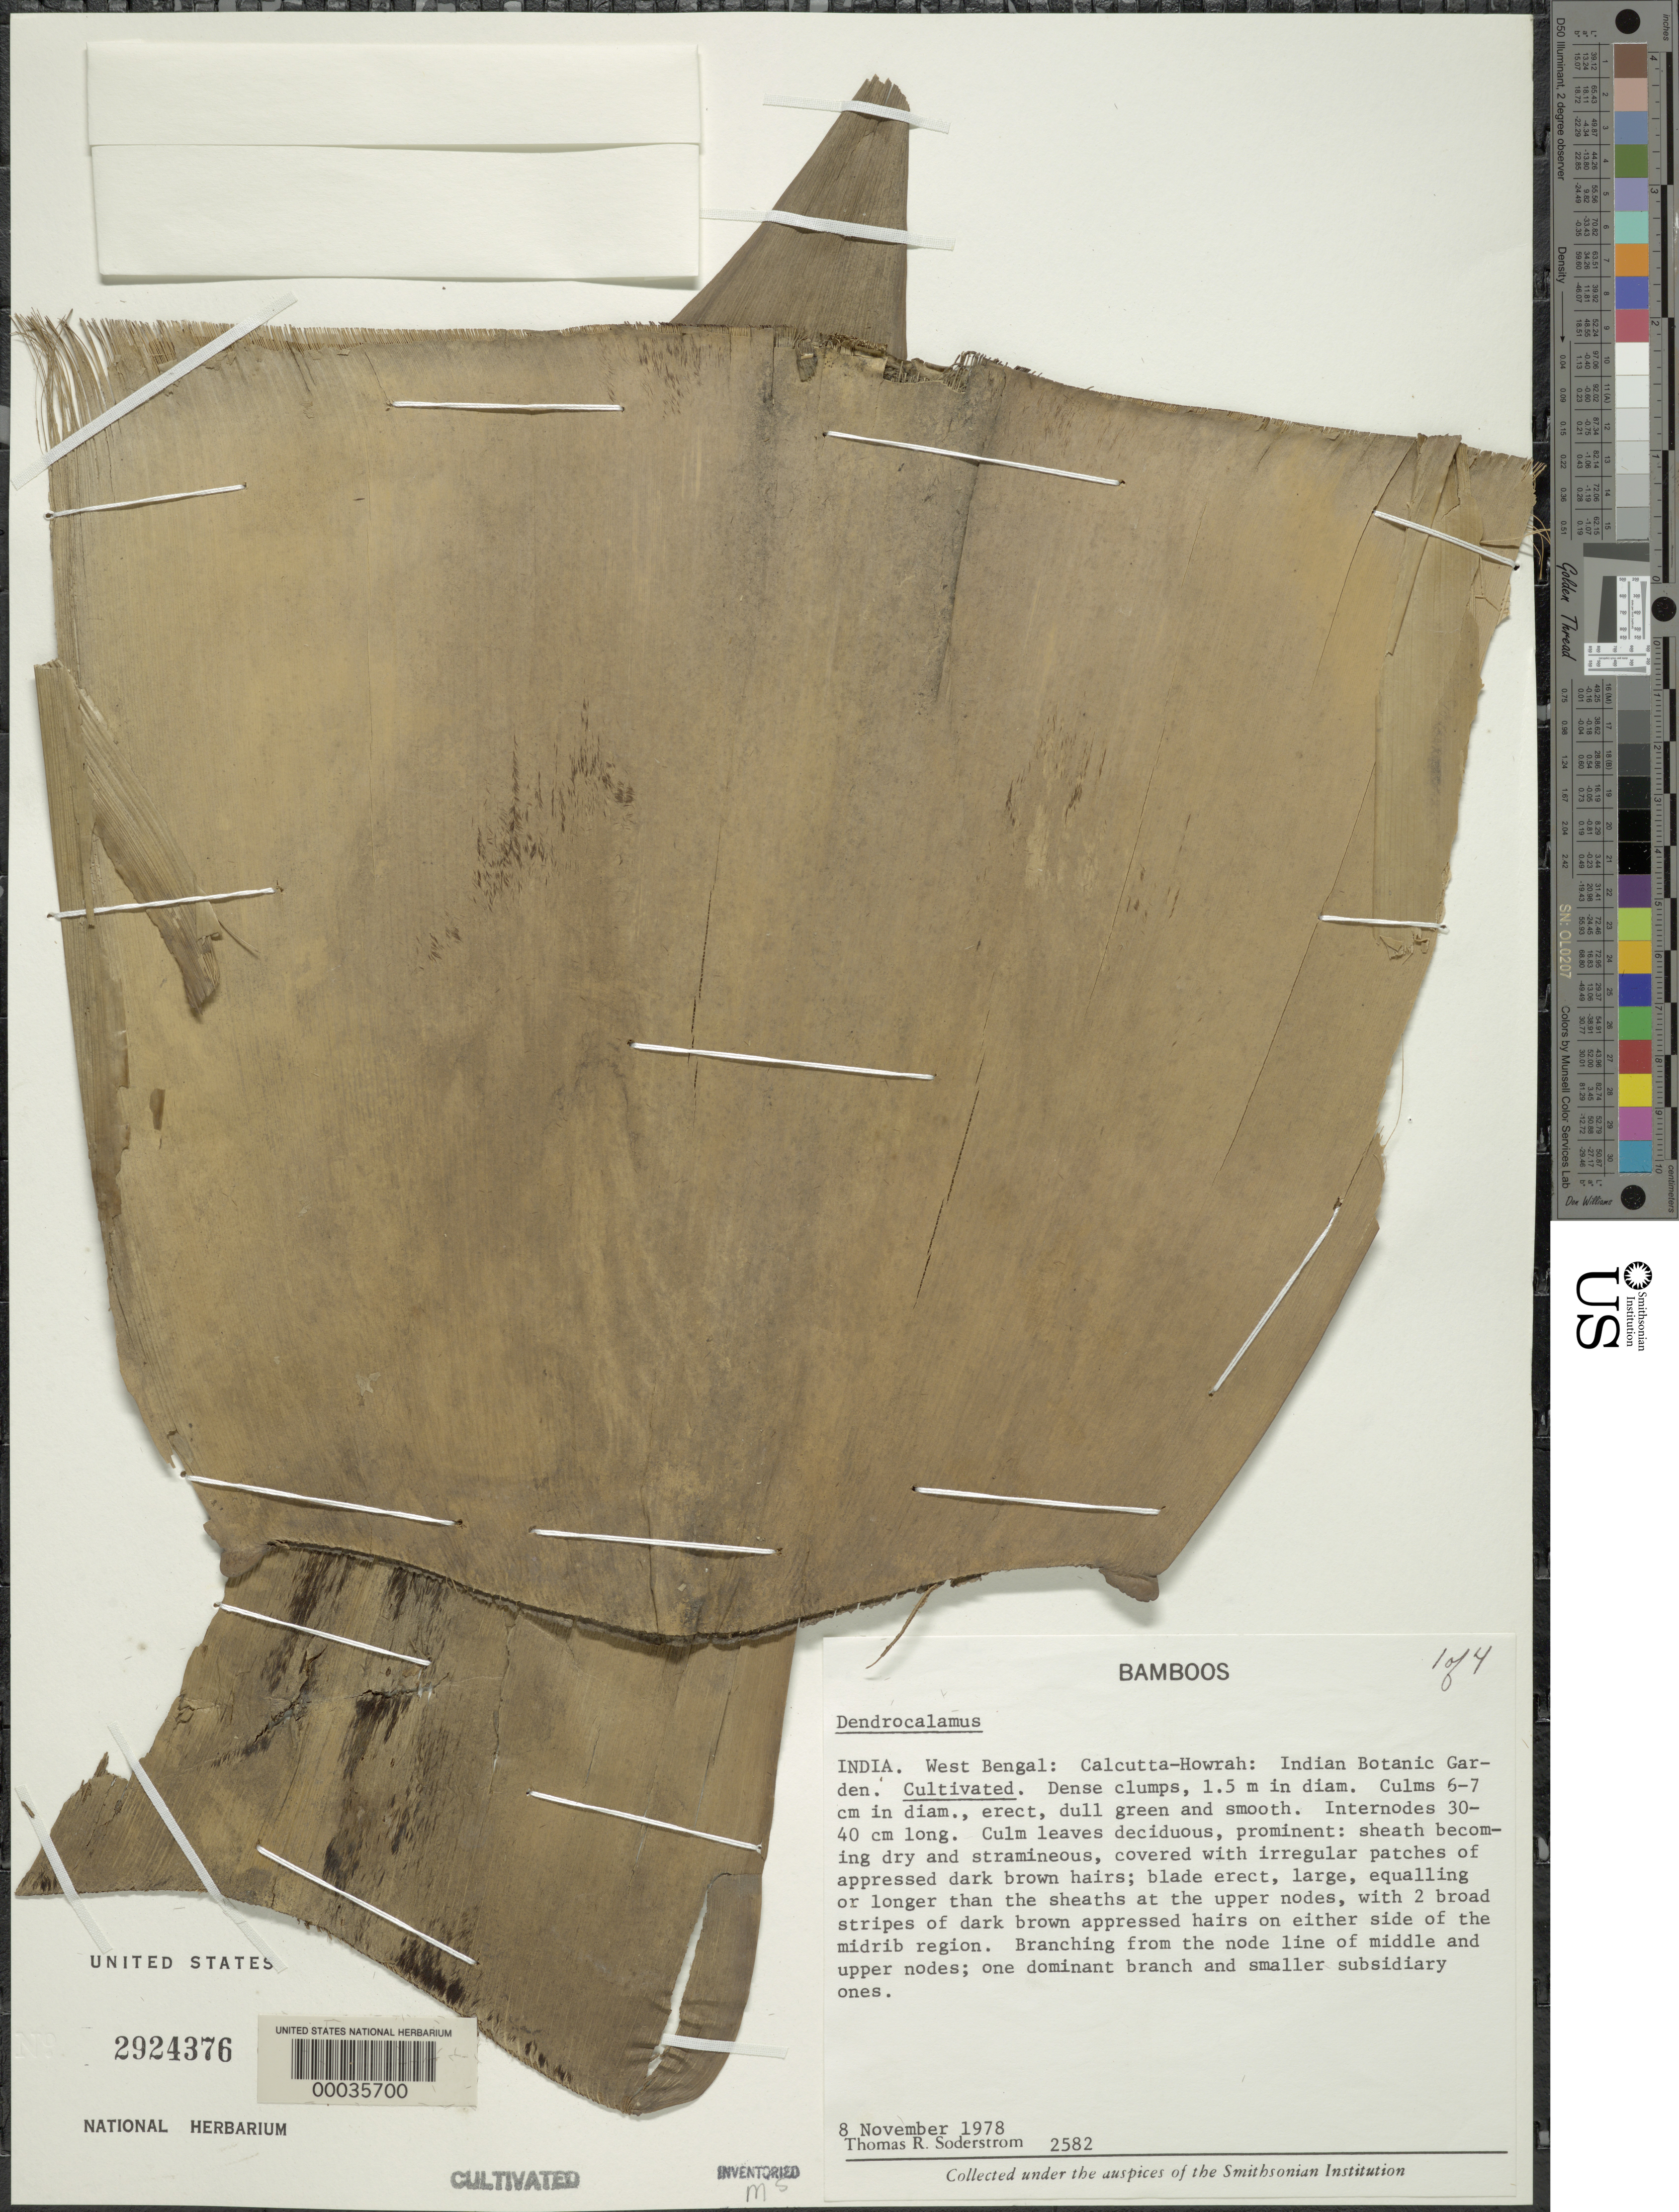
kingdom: Plantae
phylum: Tracheophyta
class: Liliopsida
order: Poales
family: Poaceae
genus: Dendrocalamus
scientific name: Dendrocalamus sp.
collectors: T. R. Soderstrom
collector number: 2582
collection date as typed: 08 Nov 1978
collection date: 1978-11-08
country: India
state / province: West Bengal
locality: Calcutta-howrah, indian botanic garden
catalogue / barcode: US 2924376